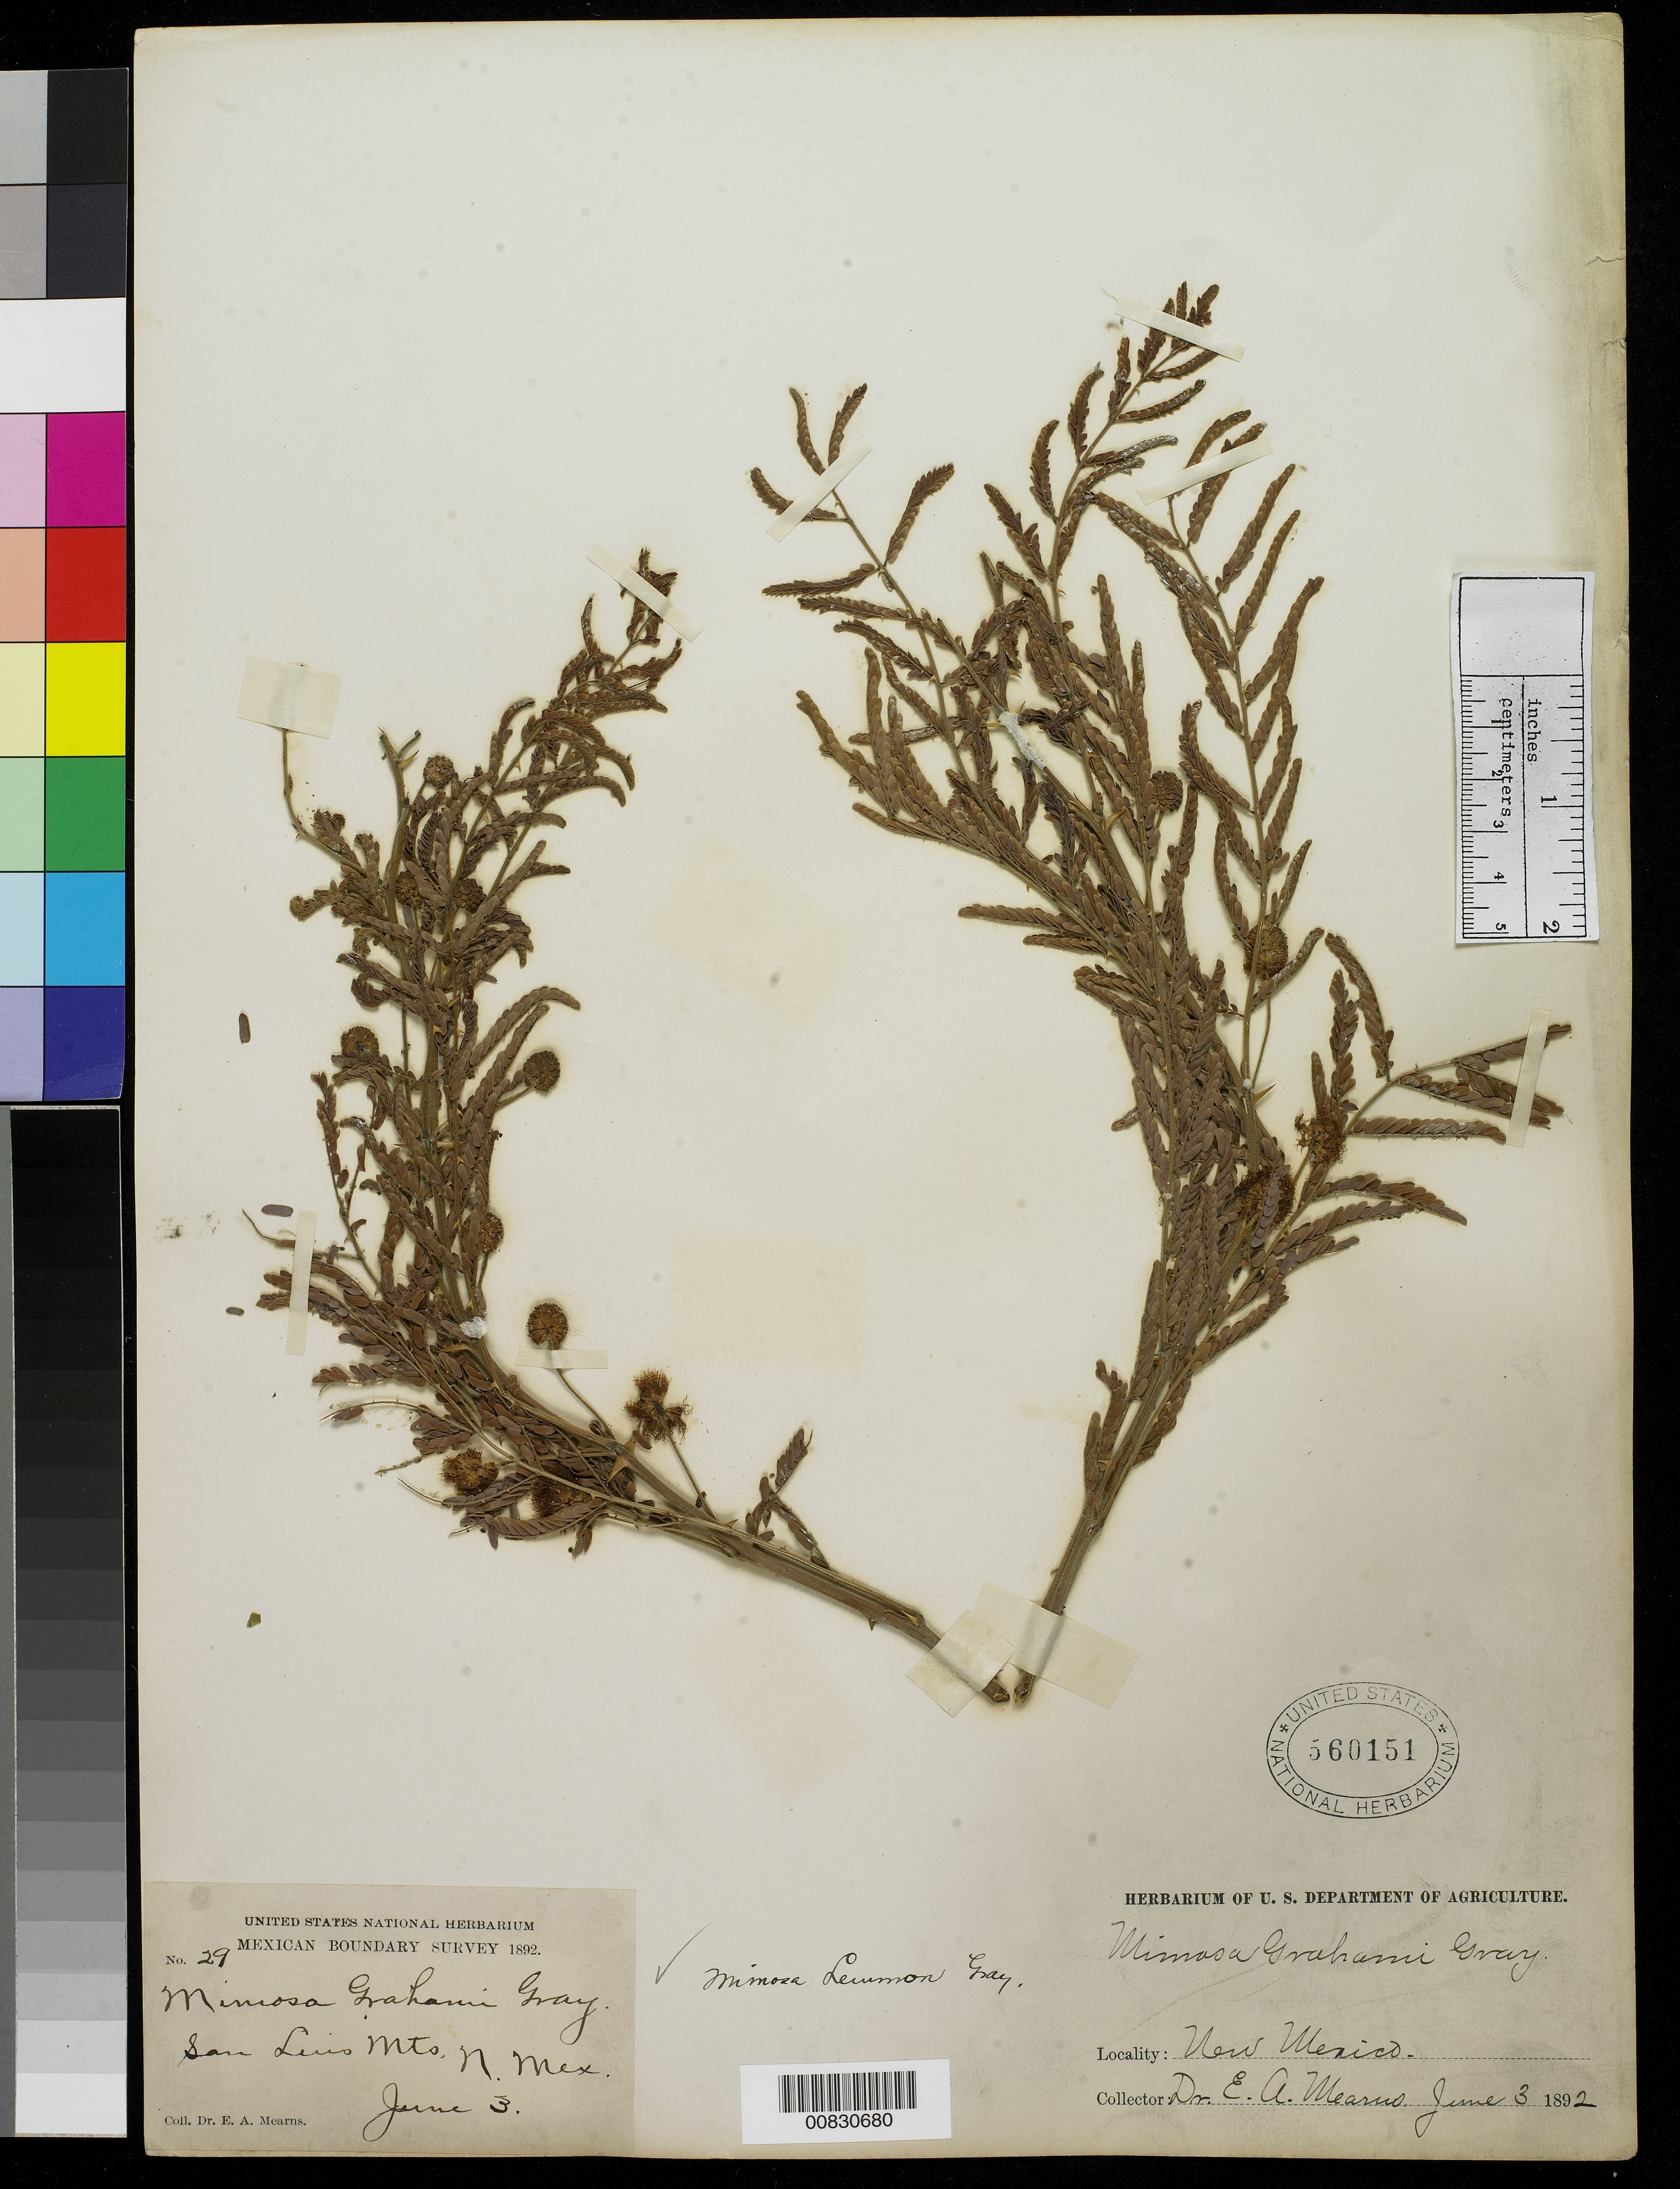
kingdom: Plantae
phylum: Tracheophyta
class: Magnoliopsida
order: Fabales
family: Fabaceae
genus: Mimosa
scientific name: Mimosa grahamii var. lemmonii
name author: (A. Gray) Kearney & Peebles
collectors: E. A. Mearns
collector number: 29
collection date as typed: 03 Jun 1892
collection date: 1892-06-03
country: United States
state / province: New Mexico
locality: San Luis Mts., New Mexico.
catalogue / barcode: US 560151